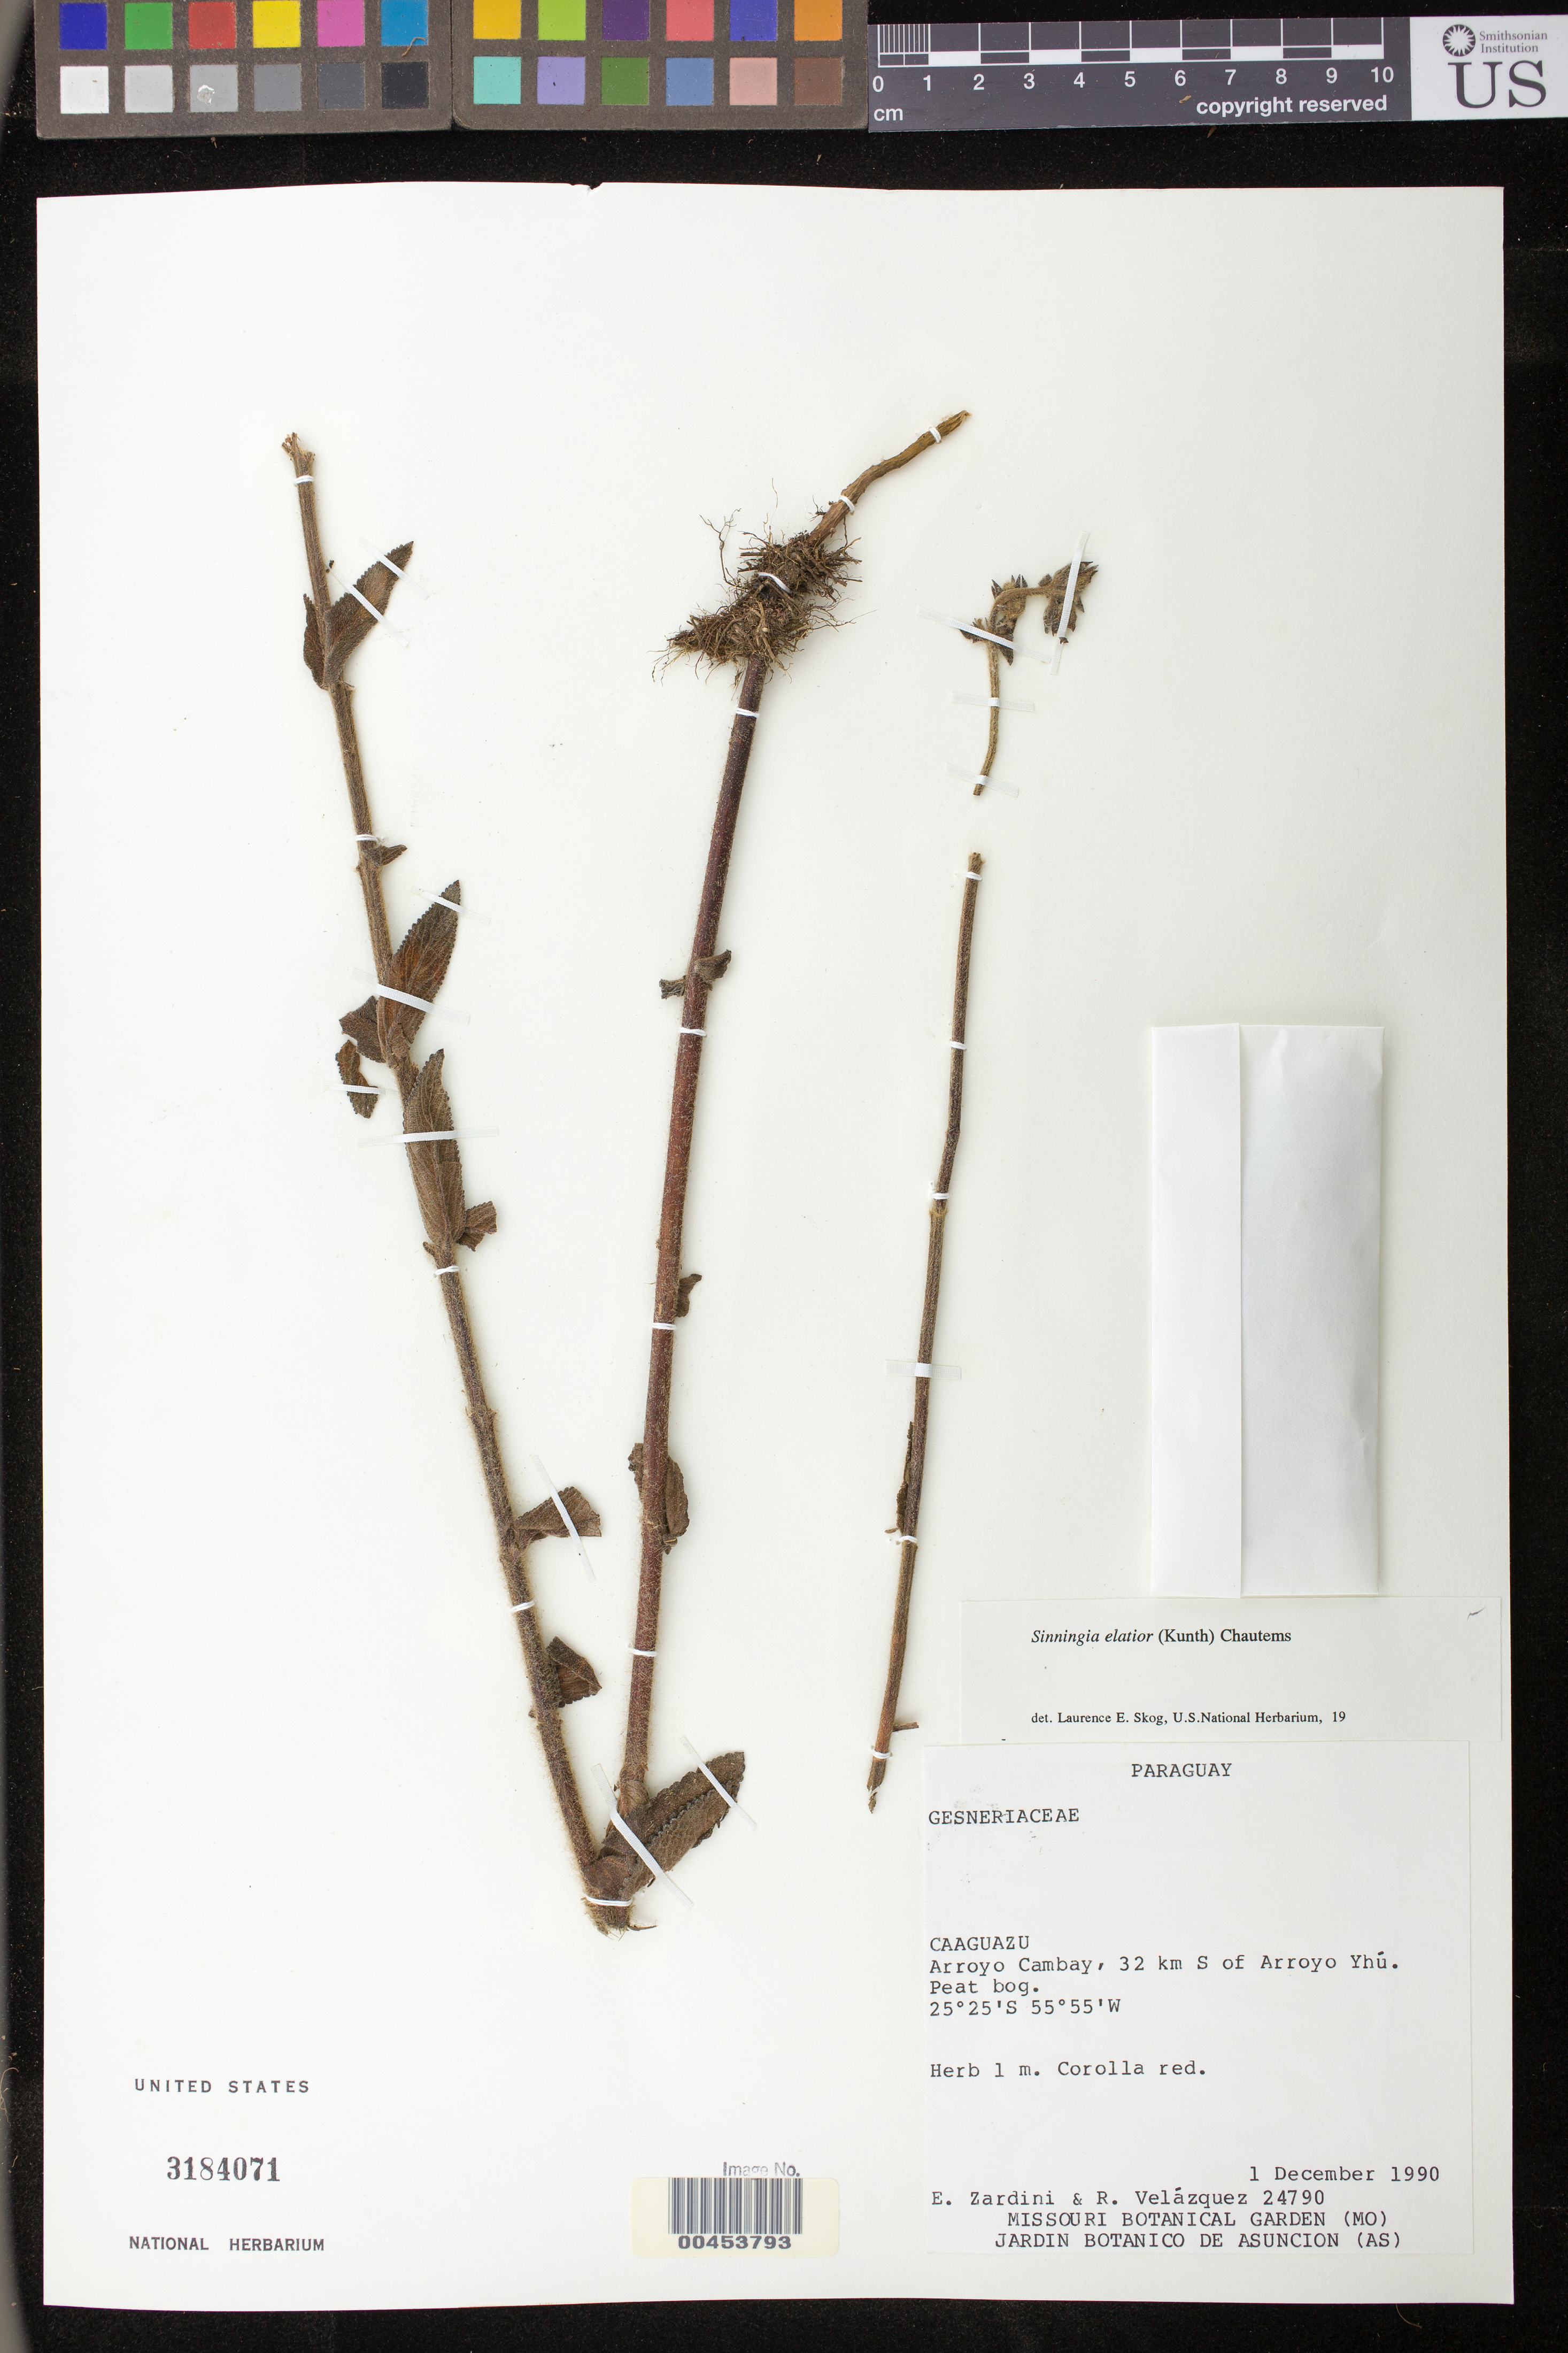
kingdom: Plantae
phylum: Tracheophyta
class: Magnoliopsida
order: Lamiales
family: Gesneriaceae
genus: Sinningia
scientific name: Sinningia elatior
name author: (Kunth) Chautems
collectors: E. M. Zardini & C. Valazquez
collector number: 24790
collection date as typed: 01 Dec 1990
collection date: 1990-12-01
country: Paraguay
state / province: Caaguazu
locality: Arroyo Cambay, S of Arroyo Yhu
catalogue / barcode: US 3184071